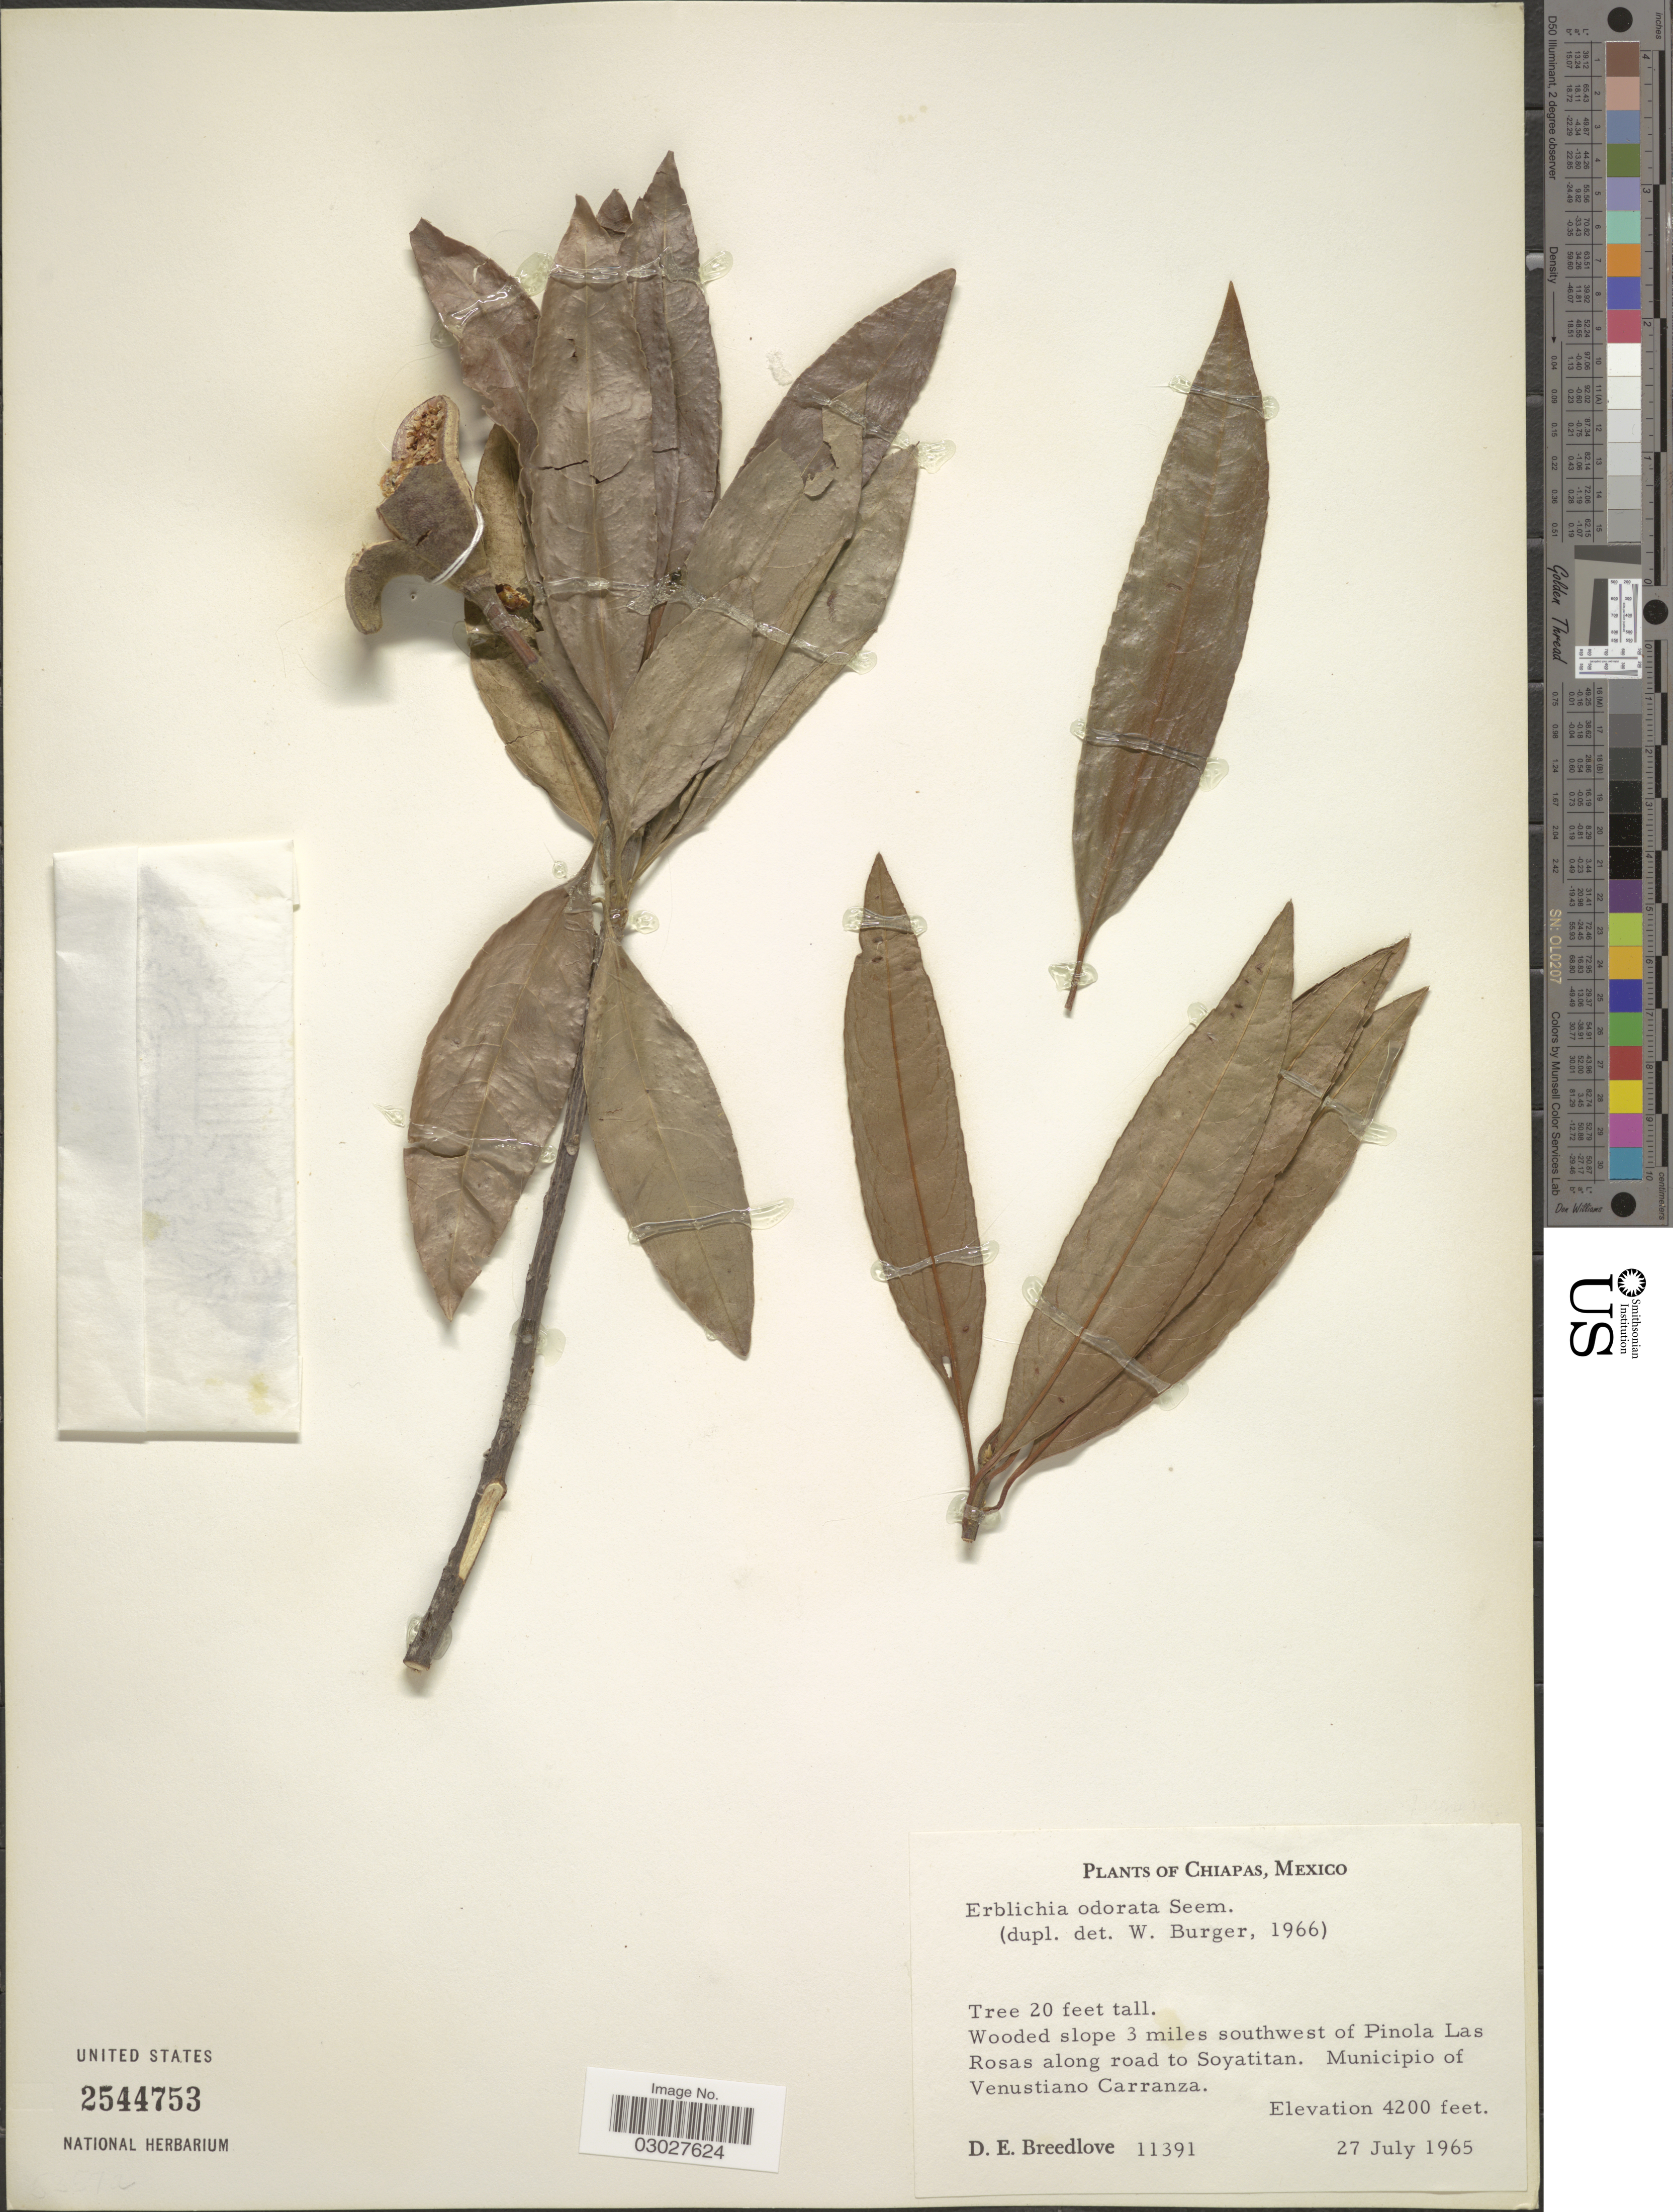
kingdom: Plantae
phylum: Tracheophyta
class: Magnoliopsida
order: Malpighiales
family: Turneraceae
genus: Erblichia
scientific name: Erblichia odorata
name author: Seem.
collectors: D. E. Breedlove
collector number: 11391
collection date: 1965-07-27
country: Mexico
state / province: Chiapas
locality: Wooded slope 3 miles southwest of Pinloa Las Rosas along road to Soyatitan. Municipio of Venustiano Carranza.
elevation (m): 1280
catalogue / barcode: US 2544753